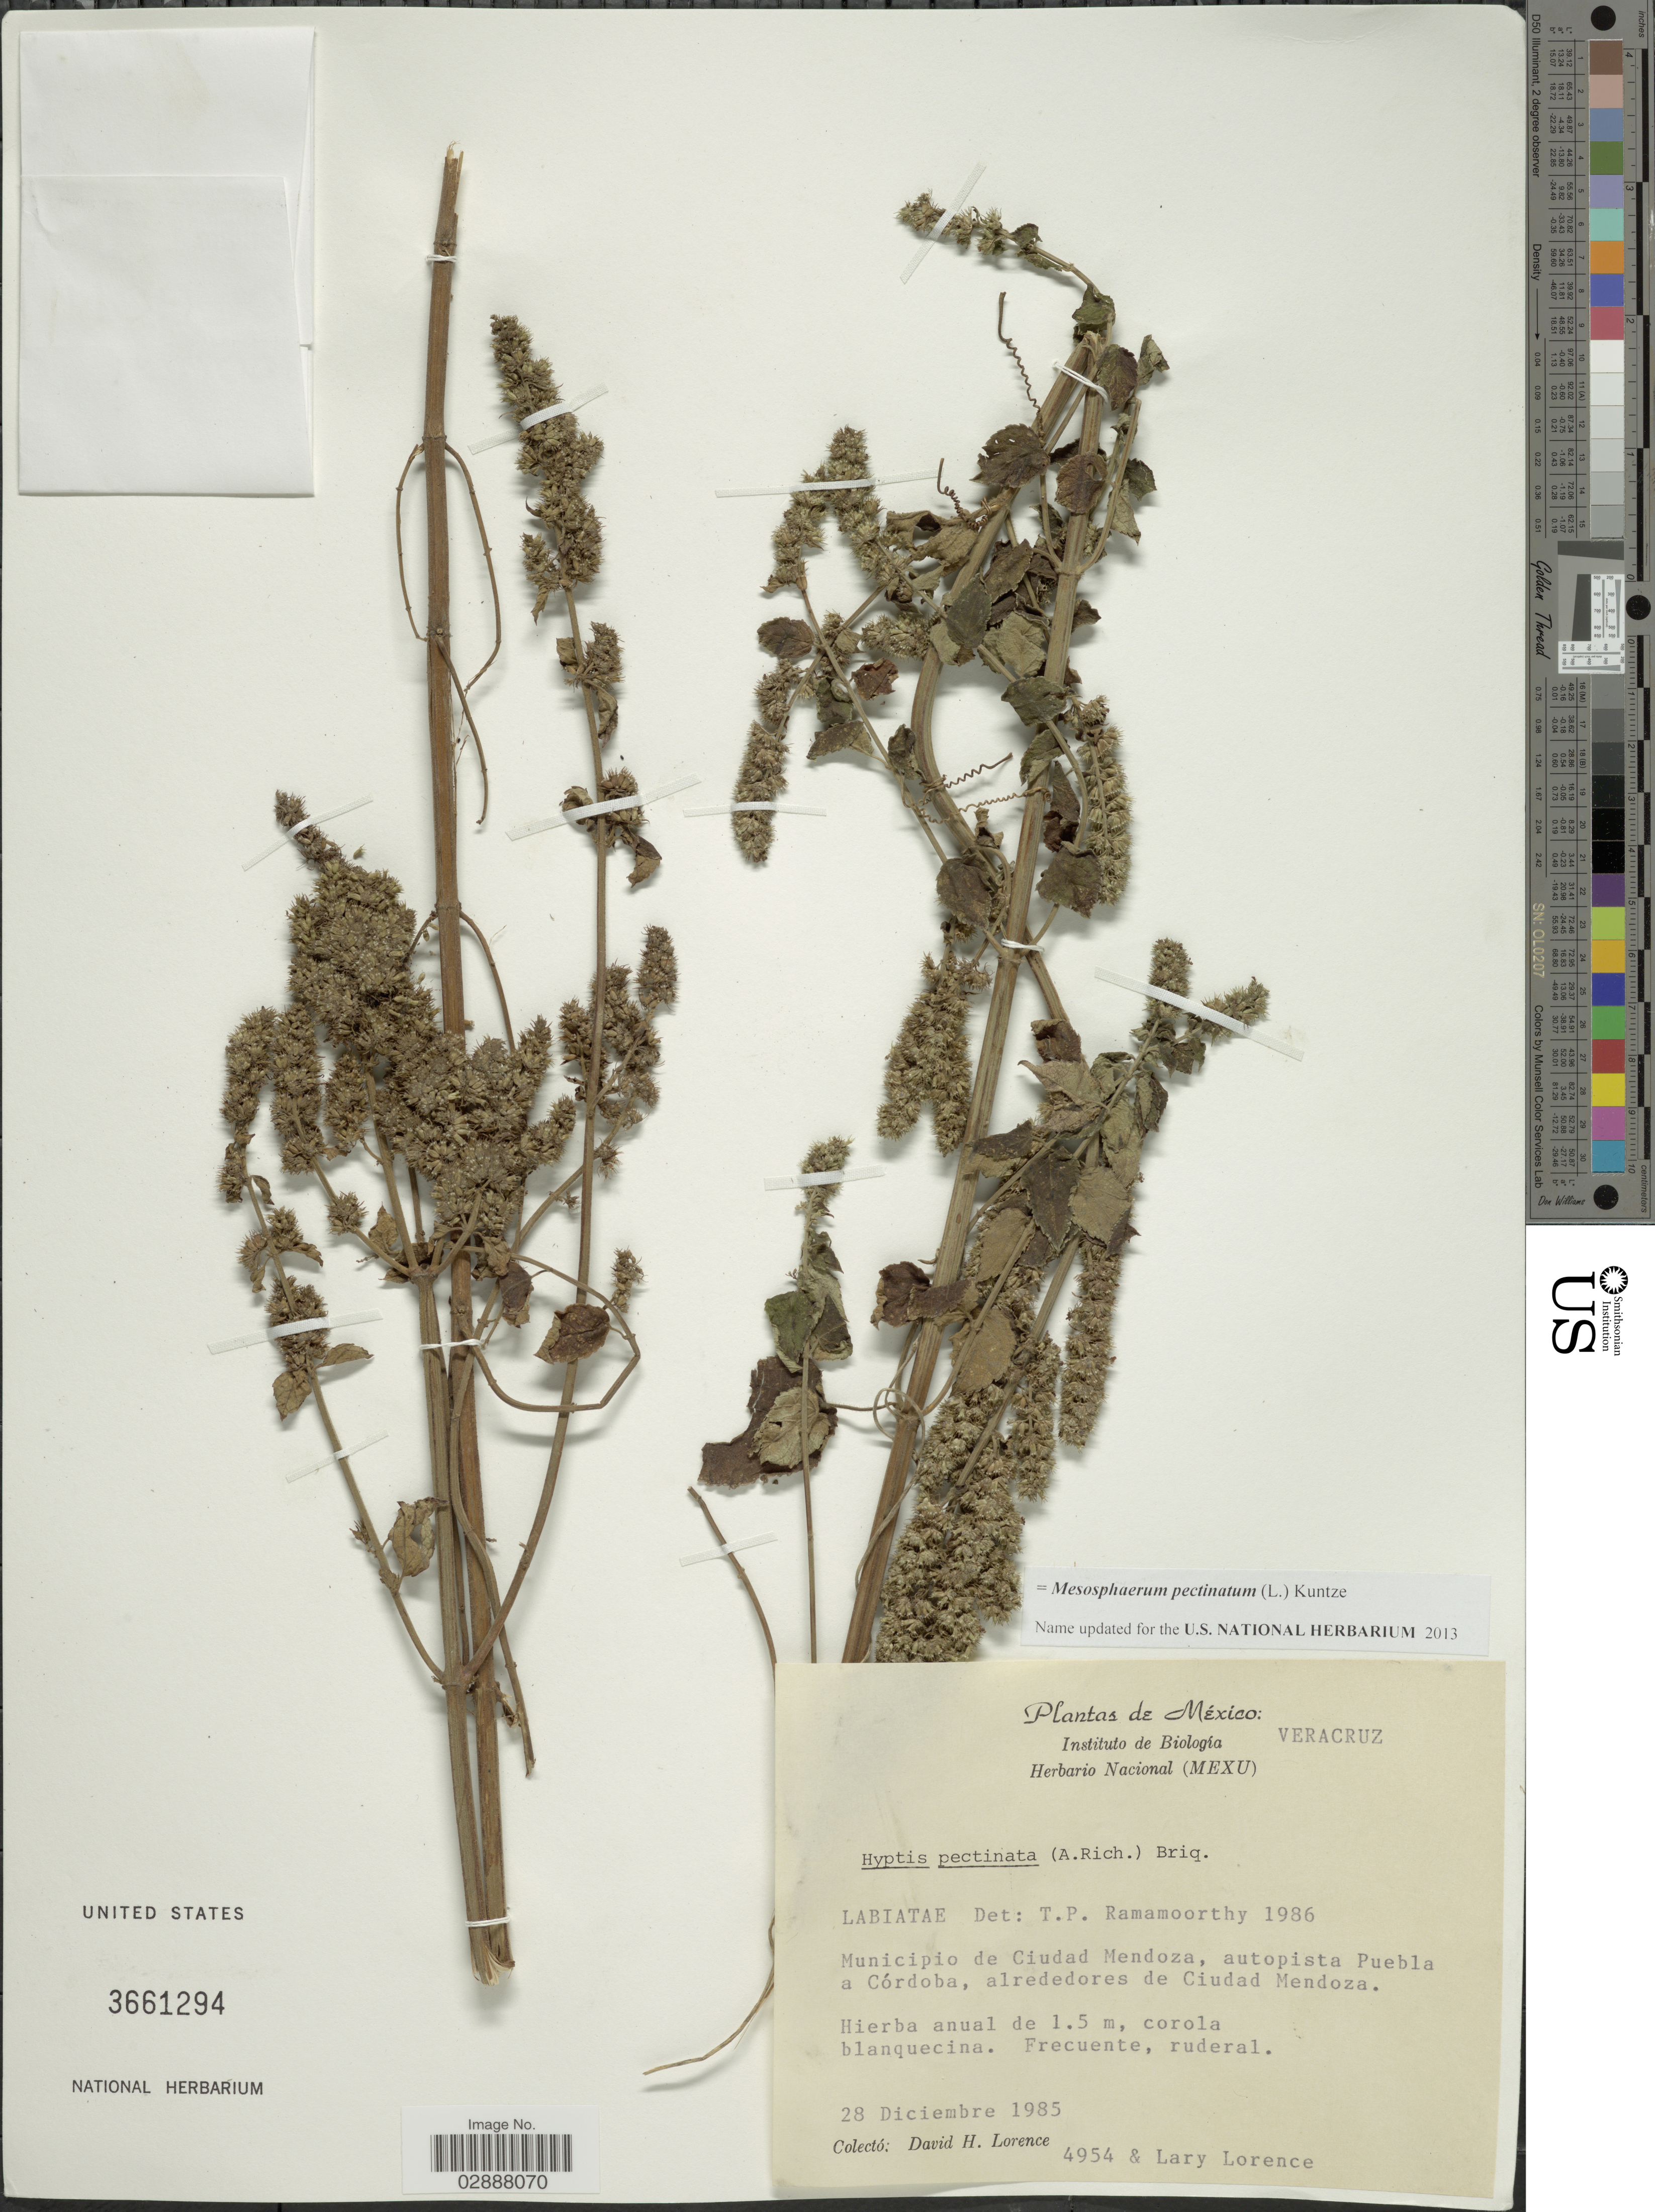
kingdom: Plantae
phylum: Tracheophyta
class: Magnoliopsida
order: Lamiales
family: Lamiaceae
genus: Mesosphaerum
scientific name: Mesosphaerum pectinatum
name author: (L.) Kuntze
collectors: D. Lorence & L. Lorence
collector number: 4954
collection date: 1985-12-28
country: Mexico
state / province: Veracruz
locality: Veracruz. Municipio de Ciudad Mendoza, autopista Puebla a Córdoba, alrededores de Ciudad Mendoza.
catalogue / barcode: US 3661294